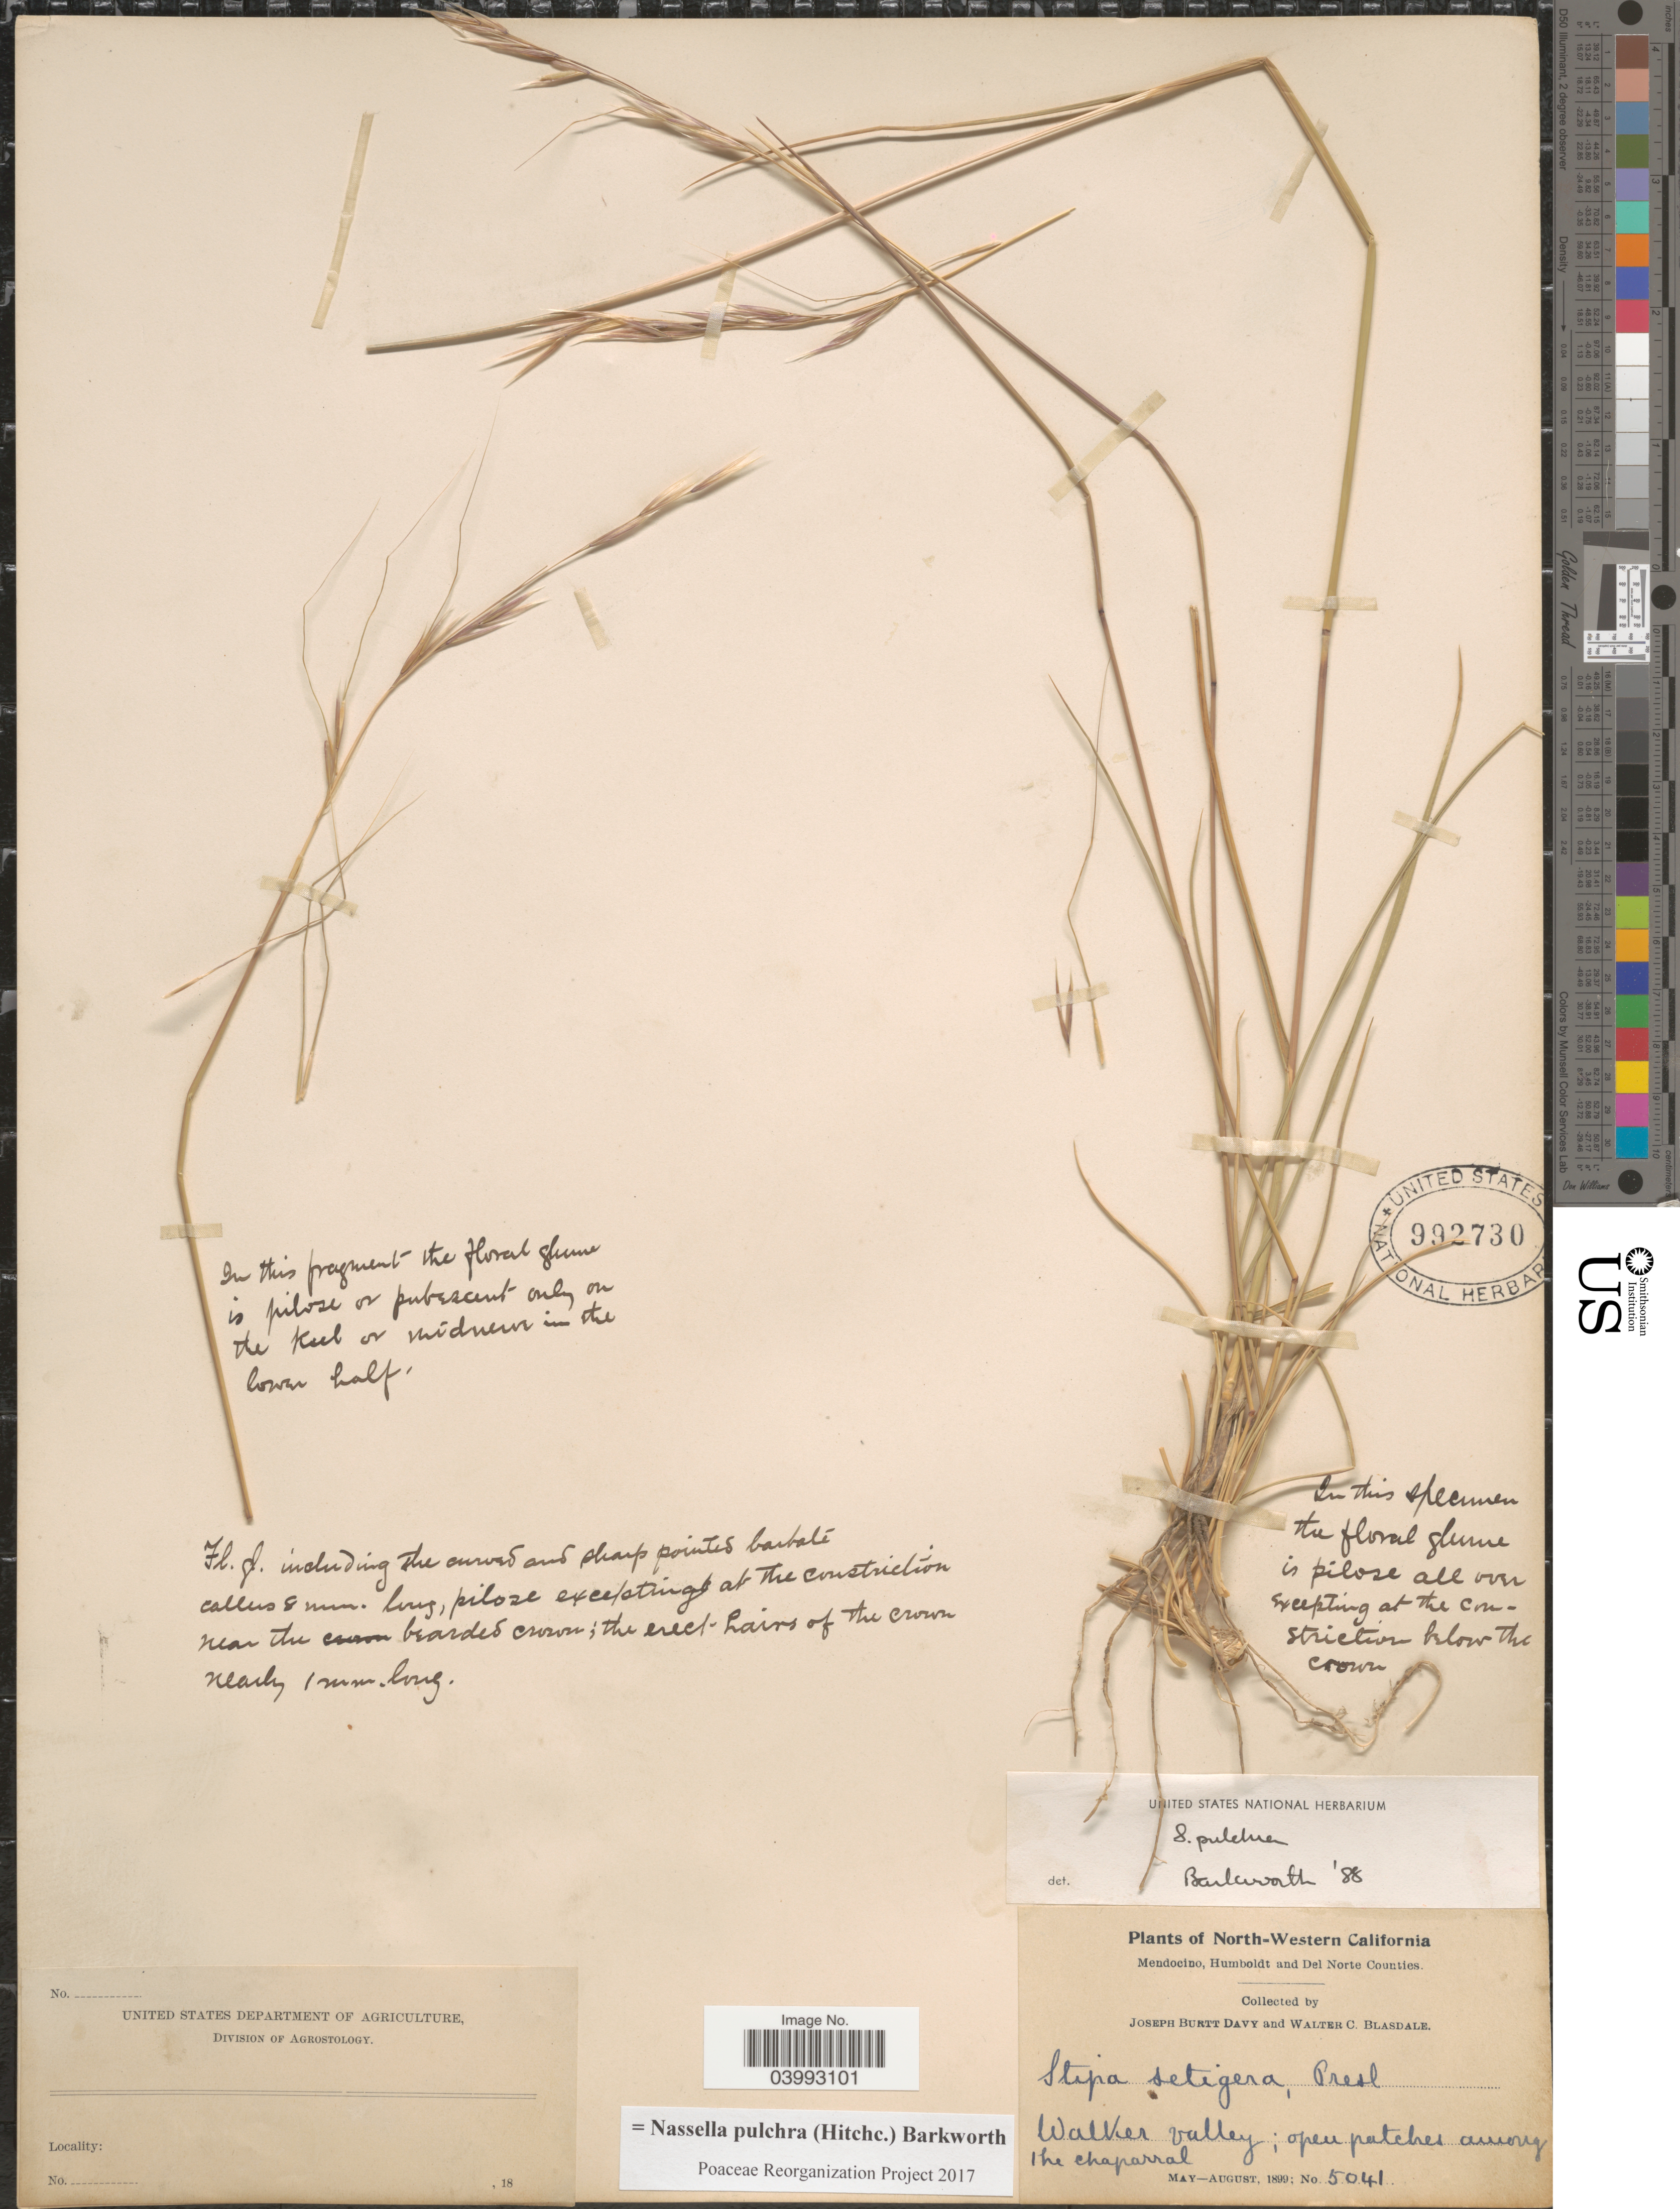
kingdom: Plantae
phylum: Tracheophyta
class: Liliopsida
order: Poales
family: Poaceae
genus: Nassella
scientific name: Nassella pulchra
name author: (Hitchc.) Barkworth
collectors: J. Burtt Davy & W. Blasdale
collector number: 5041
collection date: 1899-05/1899-08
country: United States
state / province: California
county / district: Mendocino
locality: North-Western California. Mendocino, Humboldt and Del Norte Counties. Walker Valley.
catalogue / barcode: US 992730